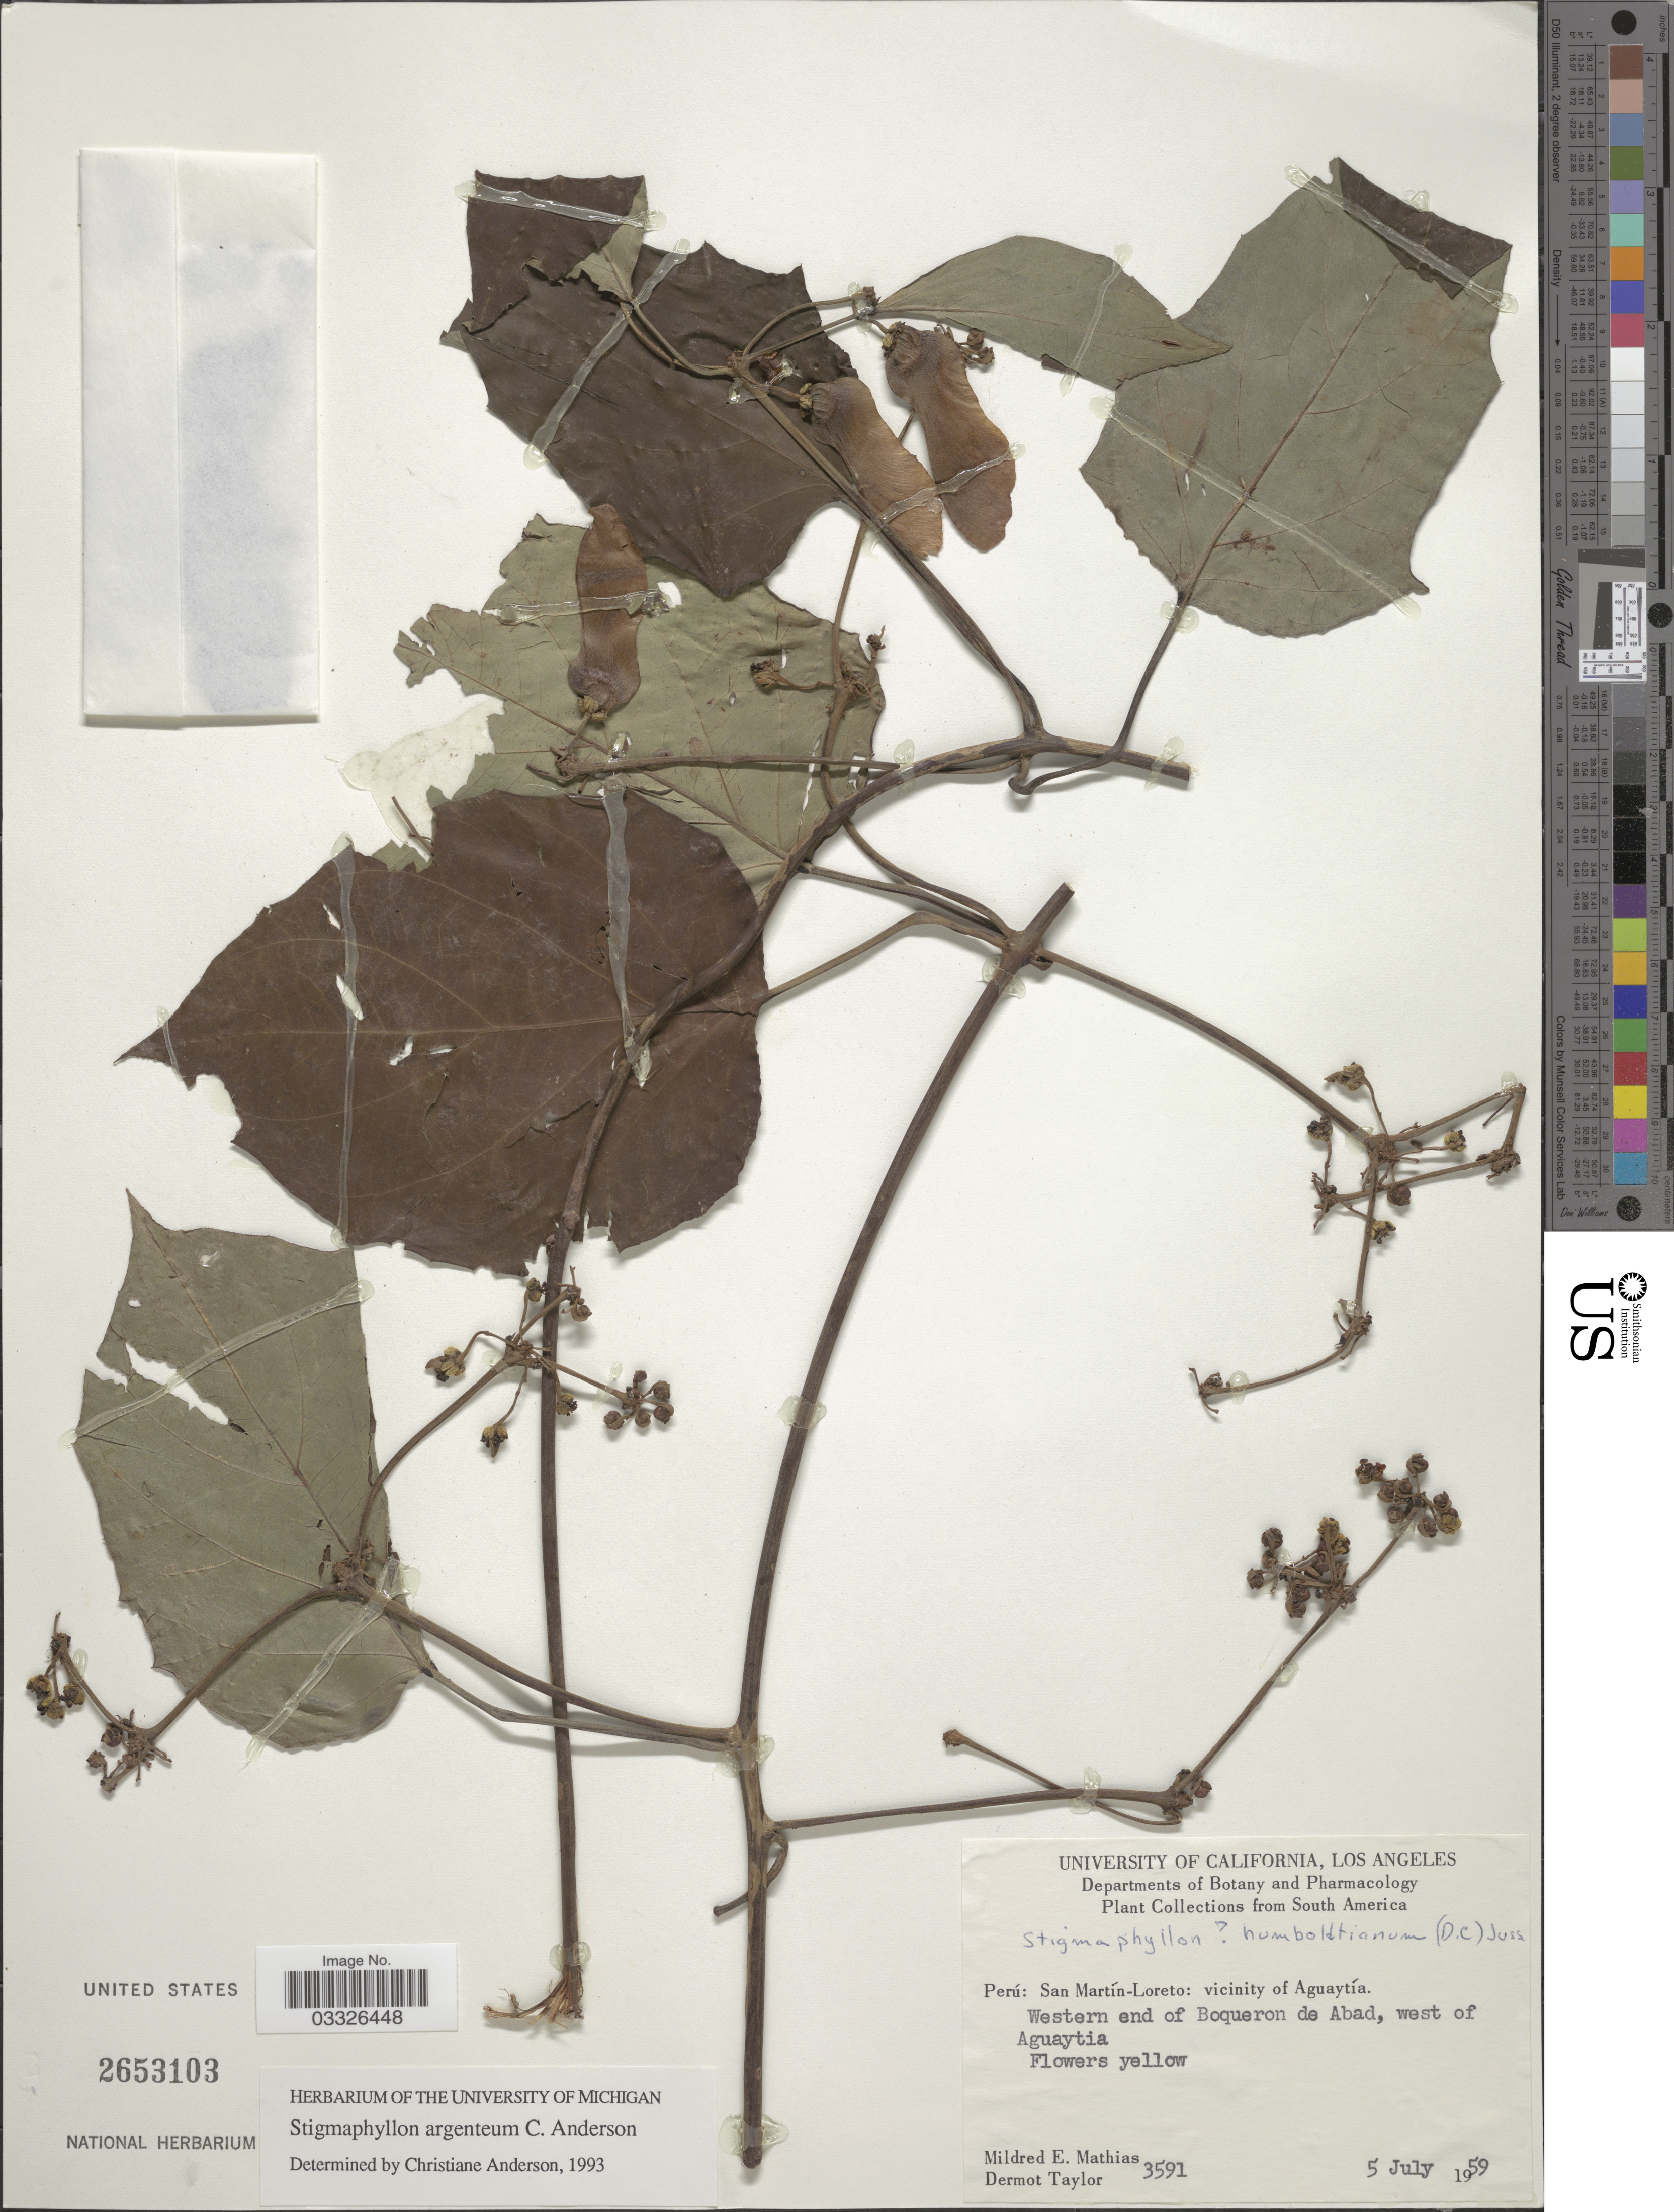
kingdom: Plantae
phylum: Tracheophyta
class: Magnoliopsida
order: Malpighiales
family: Malpighiaceae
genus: Stigmaphyllon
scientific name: Stigmaphyllon argenteum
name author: C.E. Anderson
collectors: M. E. Mathias & D. Taylor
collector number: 3591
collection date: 1959-07-05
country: Peru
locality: San Martín-Loreto: vicinity of Aguaytía. Western end of Boqueron de Abad, west of Aguaytia.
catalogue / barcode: US 2653103